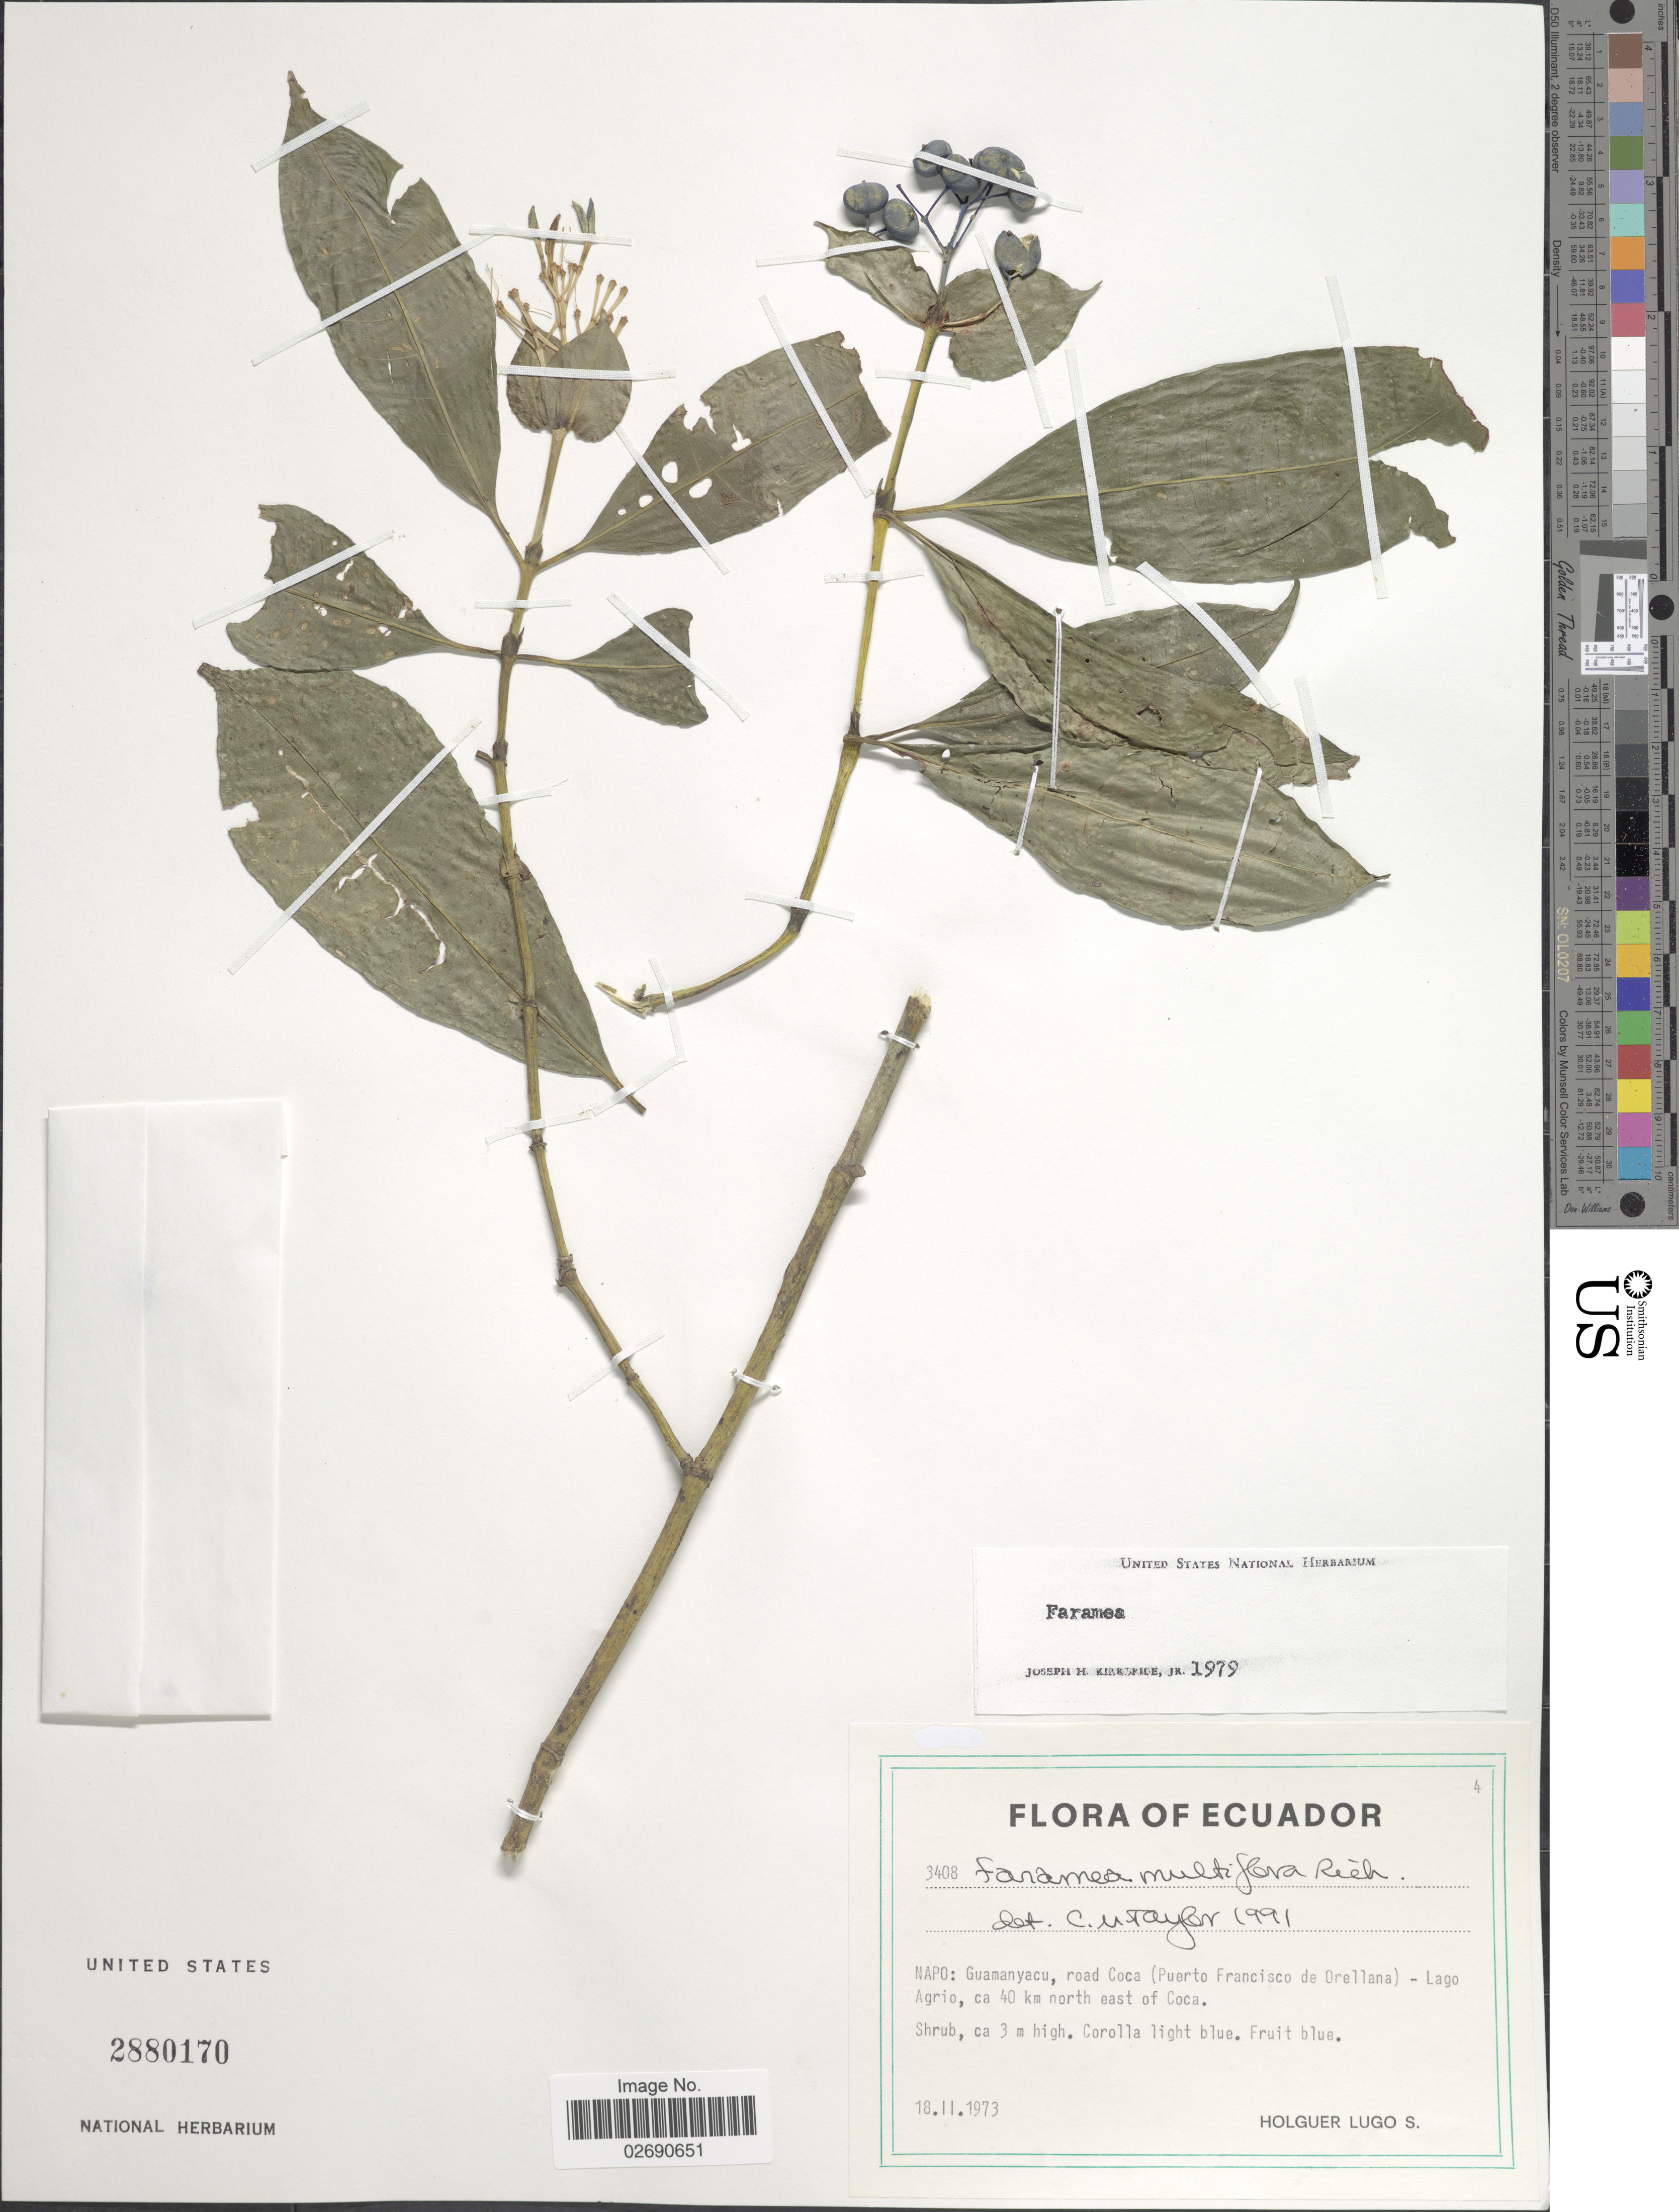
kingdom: Plantae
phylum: Tracheophyta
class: Magnoliopsida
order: Gentianales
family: Rubiaceae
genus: Faramea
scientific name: Faramea multiflora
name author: A. Rich. ex DC.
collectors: H. Lugo S.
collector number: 3408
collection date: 1973-02-18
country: Ecuador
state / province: Napo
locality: Guamanyacu, road Coca (Puerto Francisco de Orellana) - Lago Agrio, ca 40 km north east of Coca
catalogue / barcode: US 2880170